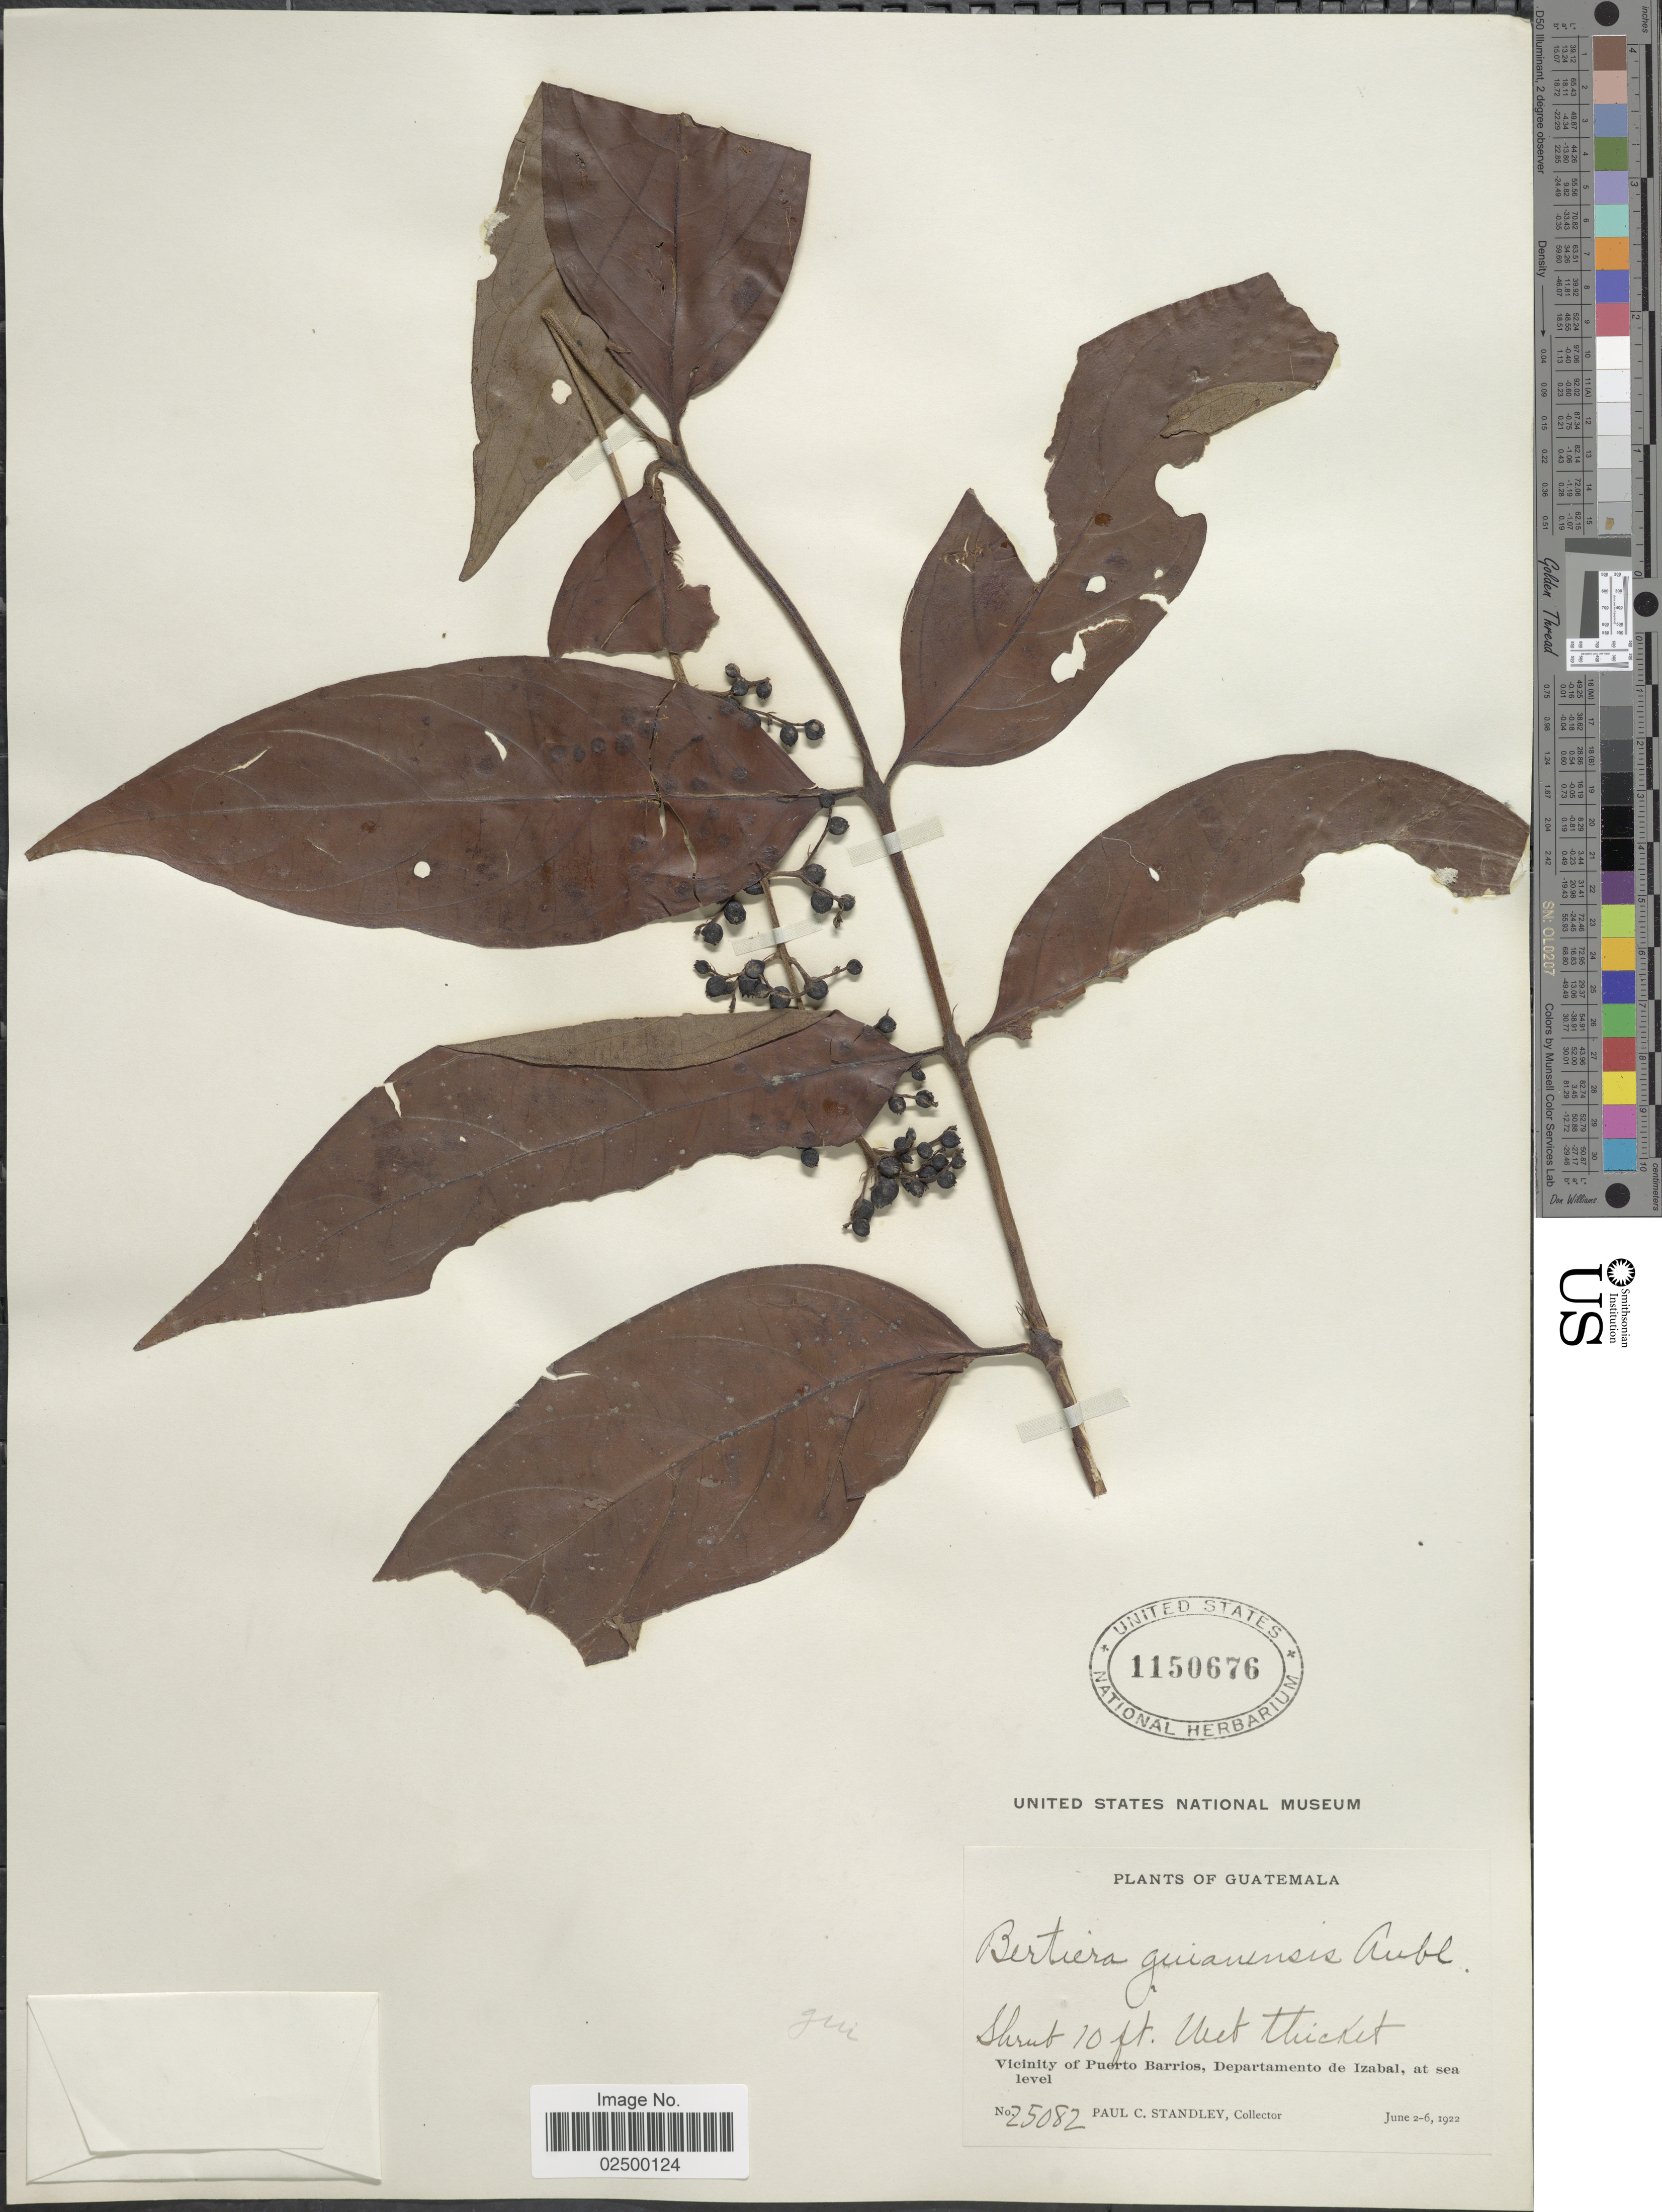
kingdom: Plantae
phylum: Tracheophyta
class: Magnoliopsida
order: Gentianales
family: Rubiaceae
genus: Bertiera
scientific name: Bertiera guianensis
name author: Aubl.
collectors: P. C. Standley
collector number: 25082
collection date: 1922-06-02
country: Guatemala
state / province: Izabal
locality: Vicinity of Puerto Barrios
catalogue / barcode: US 1150676